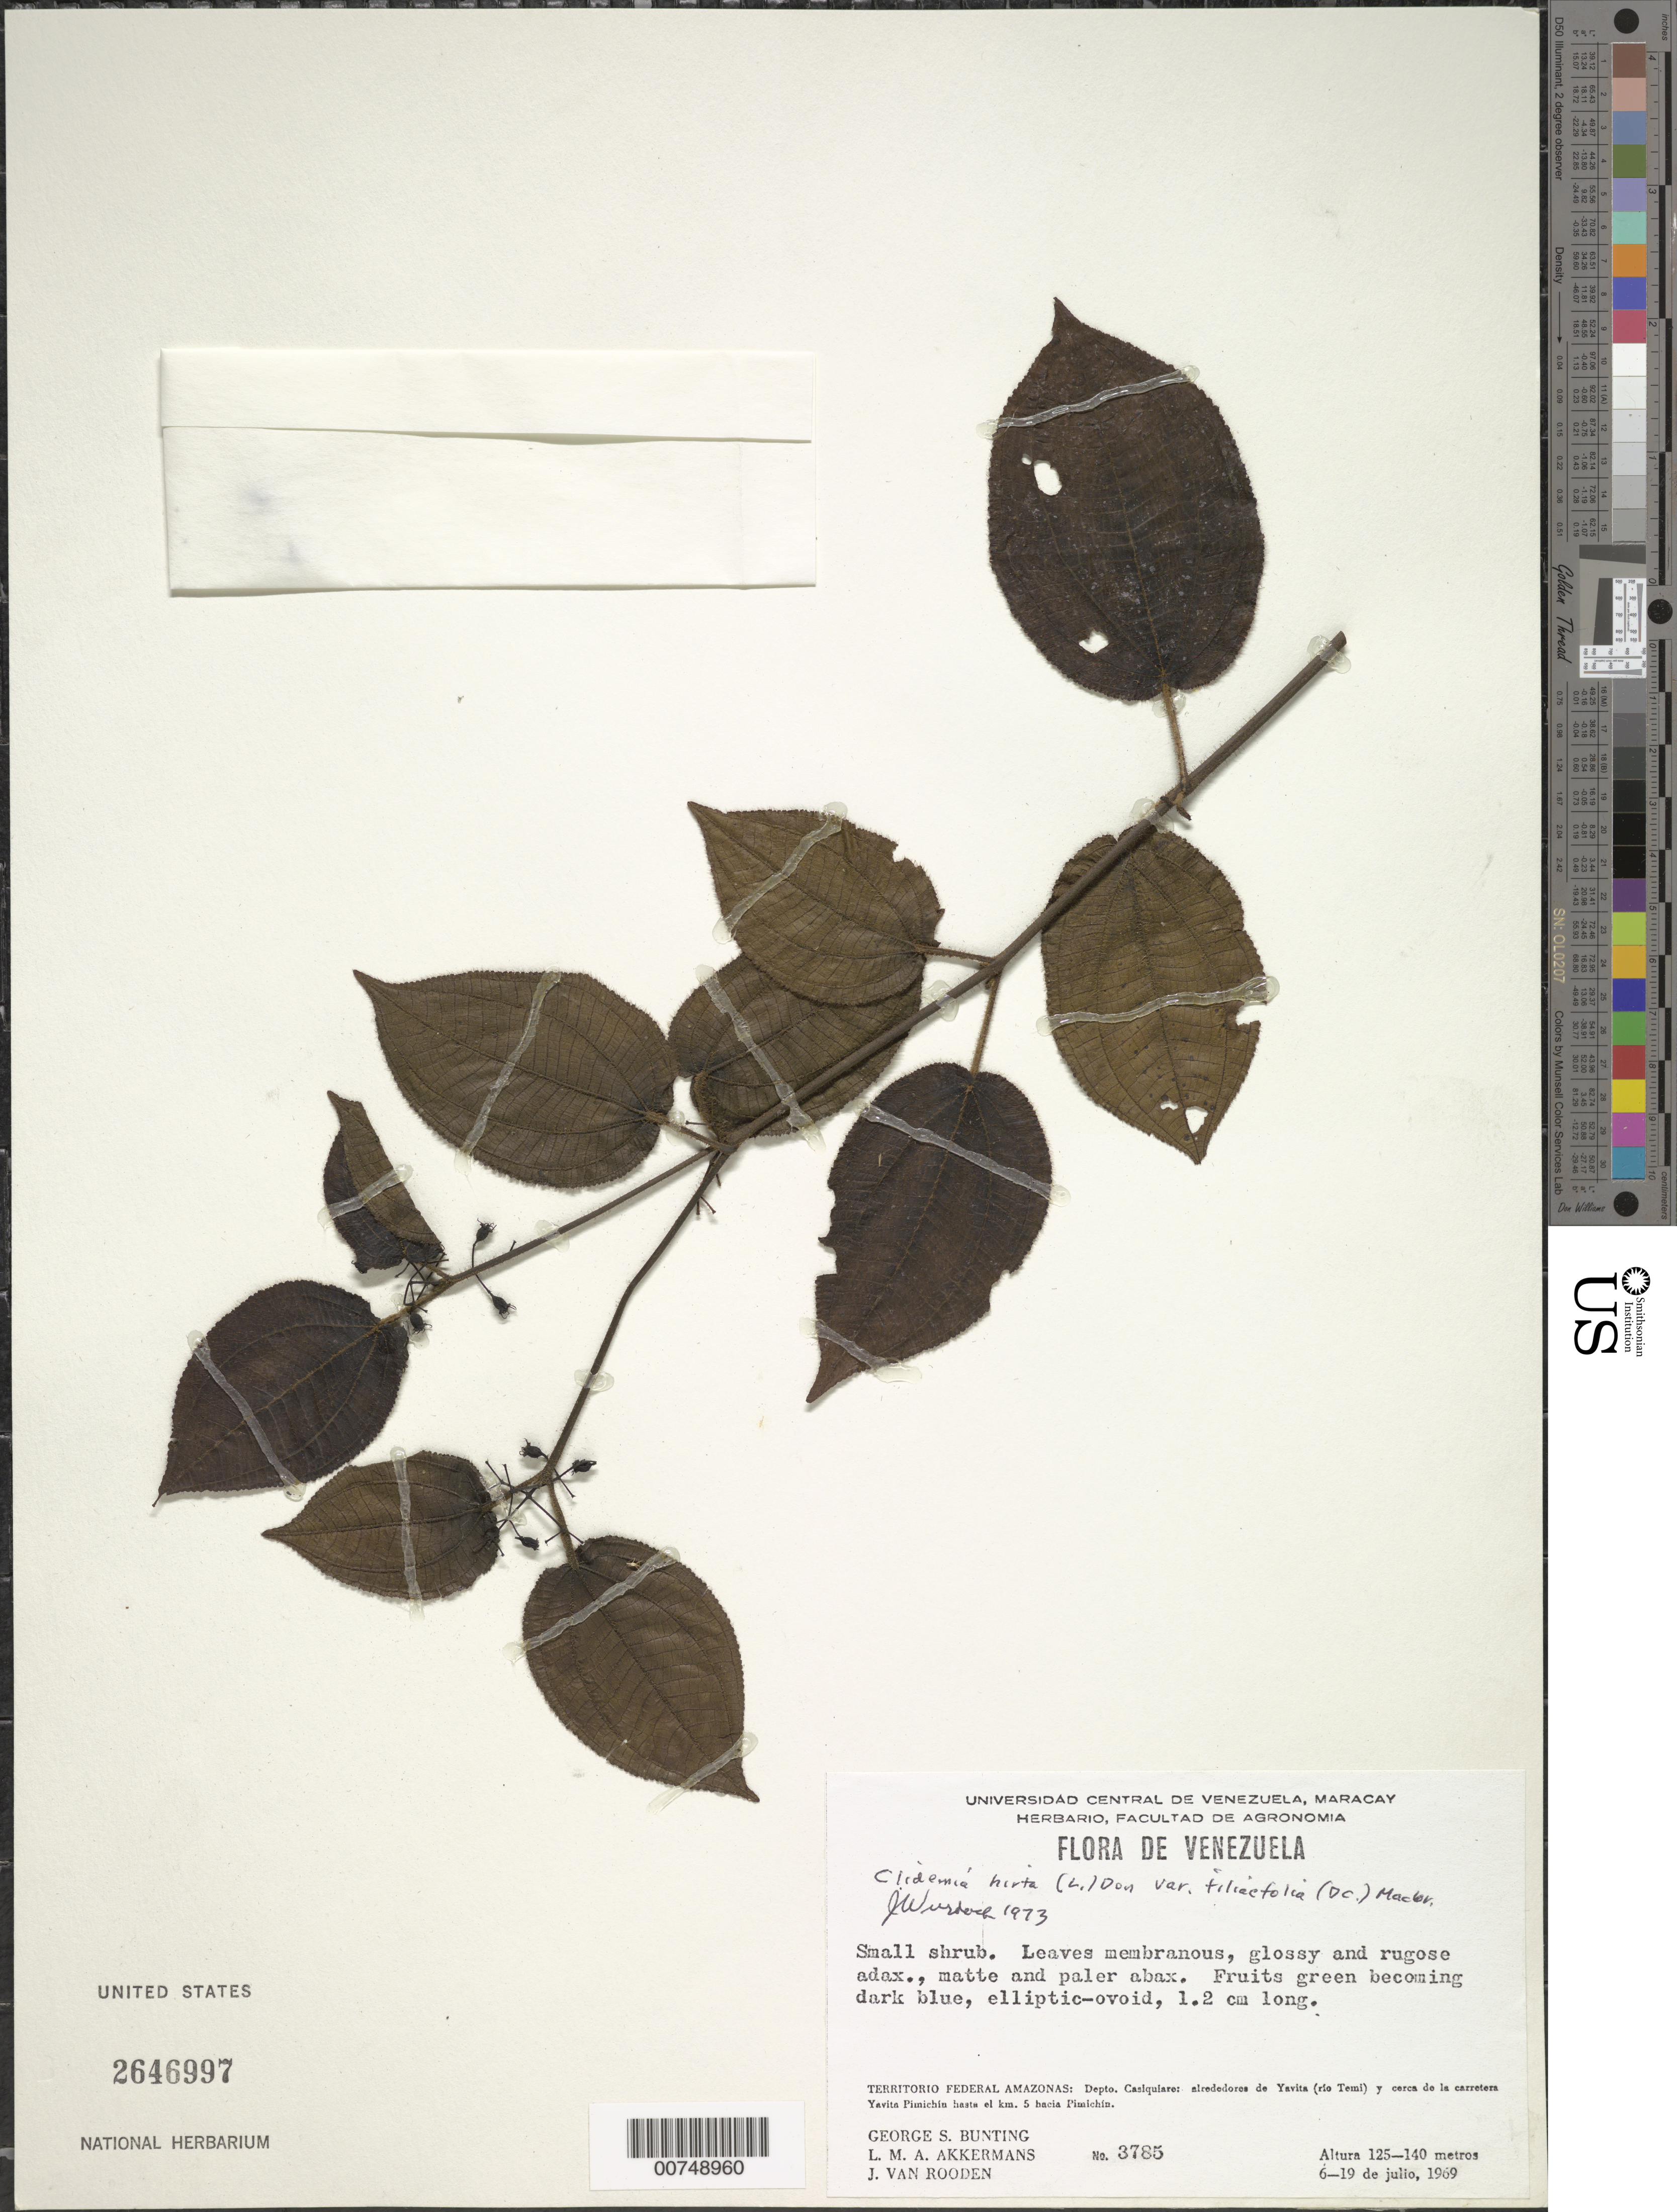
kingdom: Plantae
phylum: Tracheophyta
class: Magnoliopsida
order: Myrtales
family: Melastomataceae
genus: Clidemia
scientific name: Clidemia hirta var. tiliifolia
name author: (DC.) J.F. Macbr.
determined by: Wurdack, John J., (US), US (UNITED STATES)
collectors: G. S. Bunting, L. M. Akkermans & J. Van Rooden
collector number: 3785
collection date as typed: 6-Jul-69 to 19-Jul-69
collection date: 1969-07-06/1969-07-19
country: Venezuela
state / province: Amazonas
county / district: Maroa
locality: Yavita (Río Temi), y cerca de la carretera Yavita Pimichin hasta el km 5 hacia Pimichin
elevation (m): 125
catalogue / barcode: US 2646997